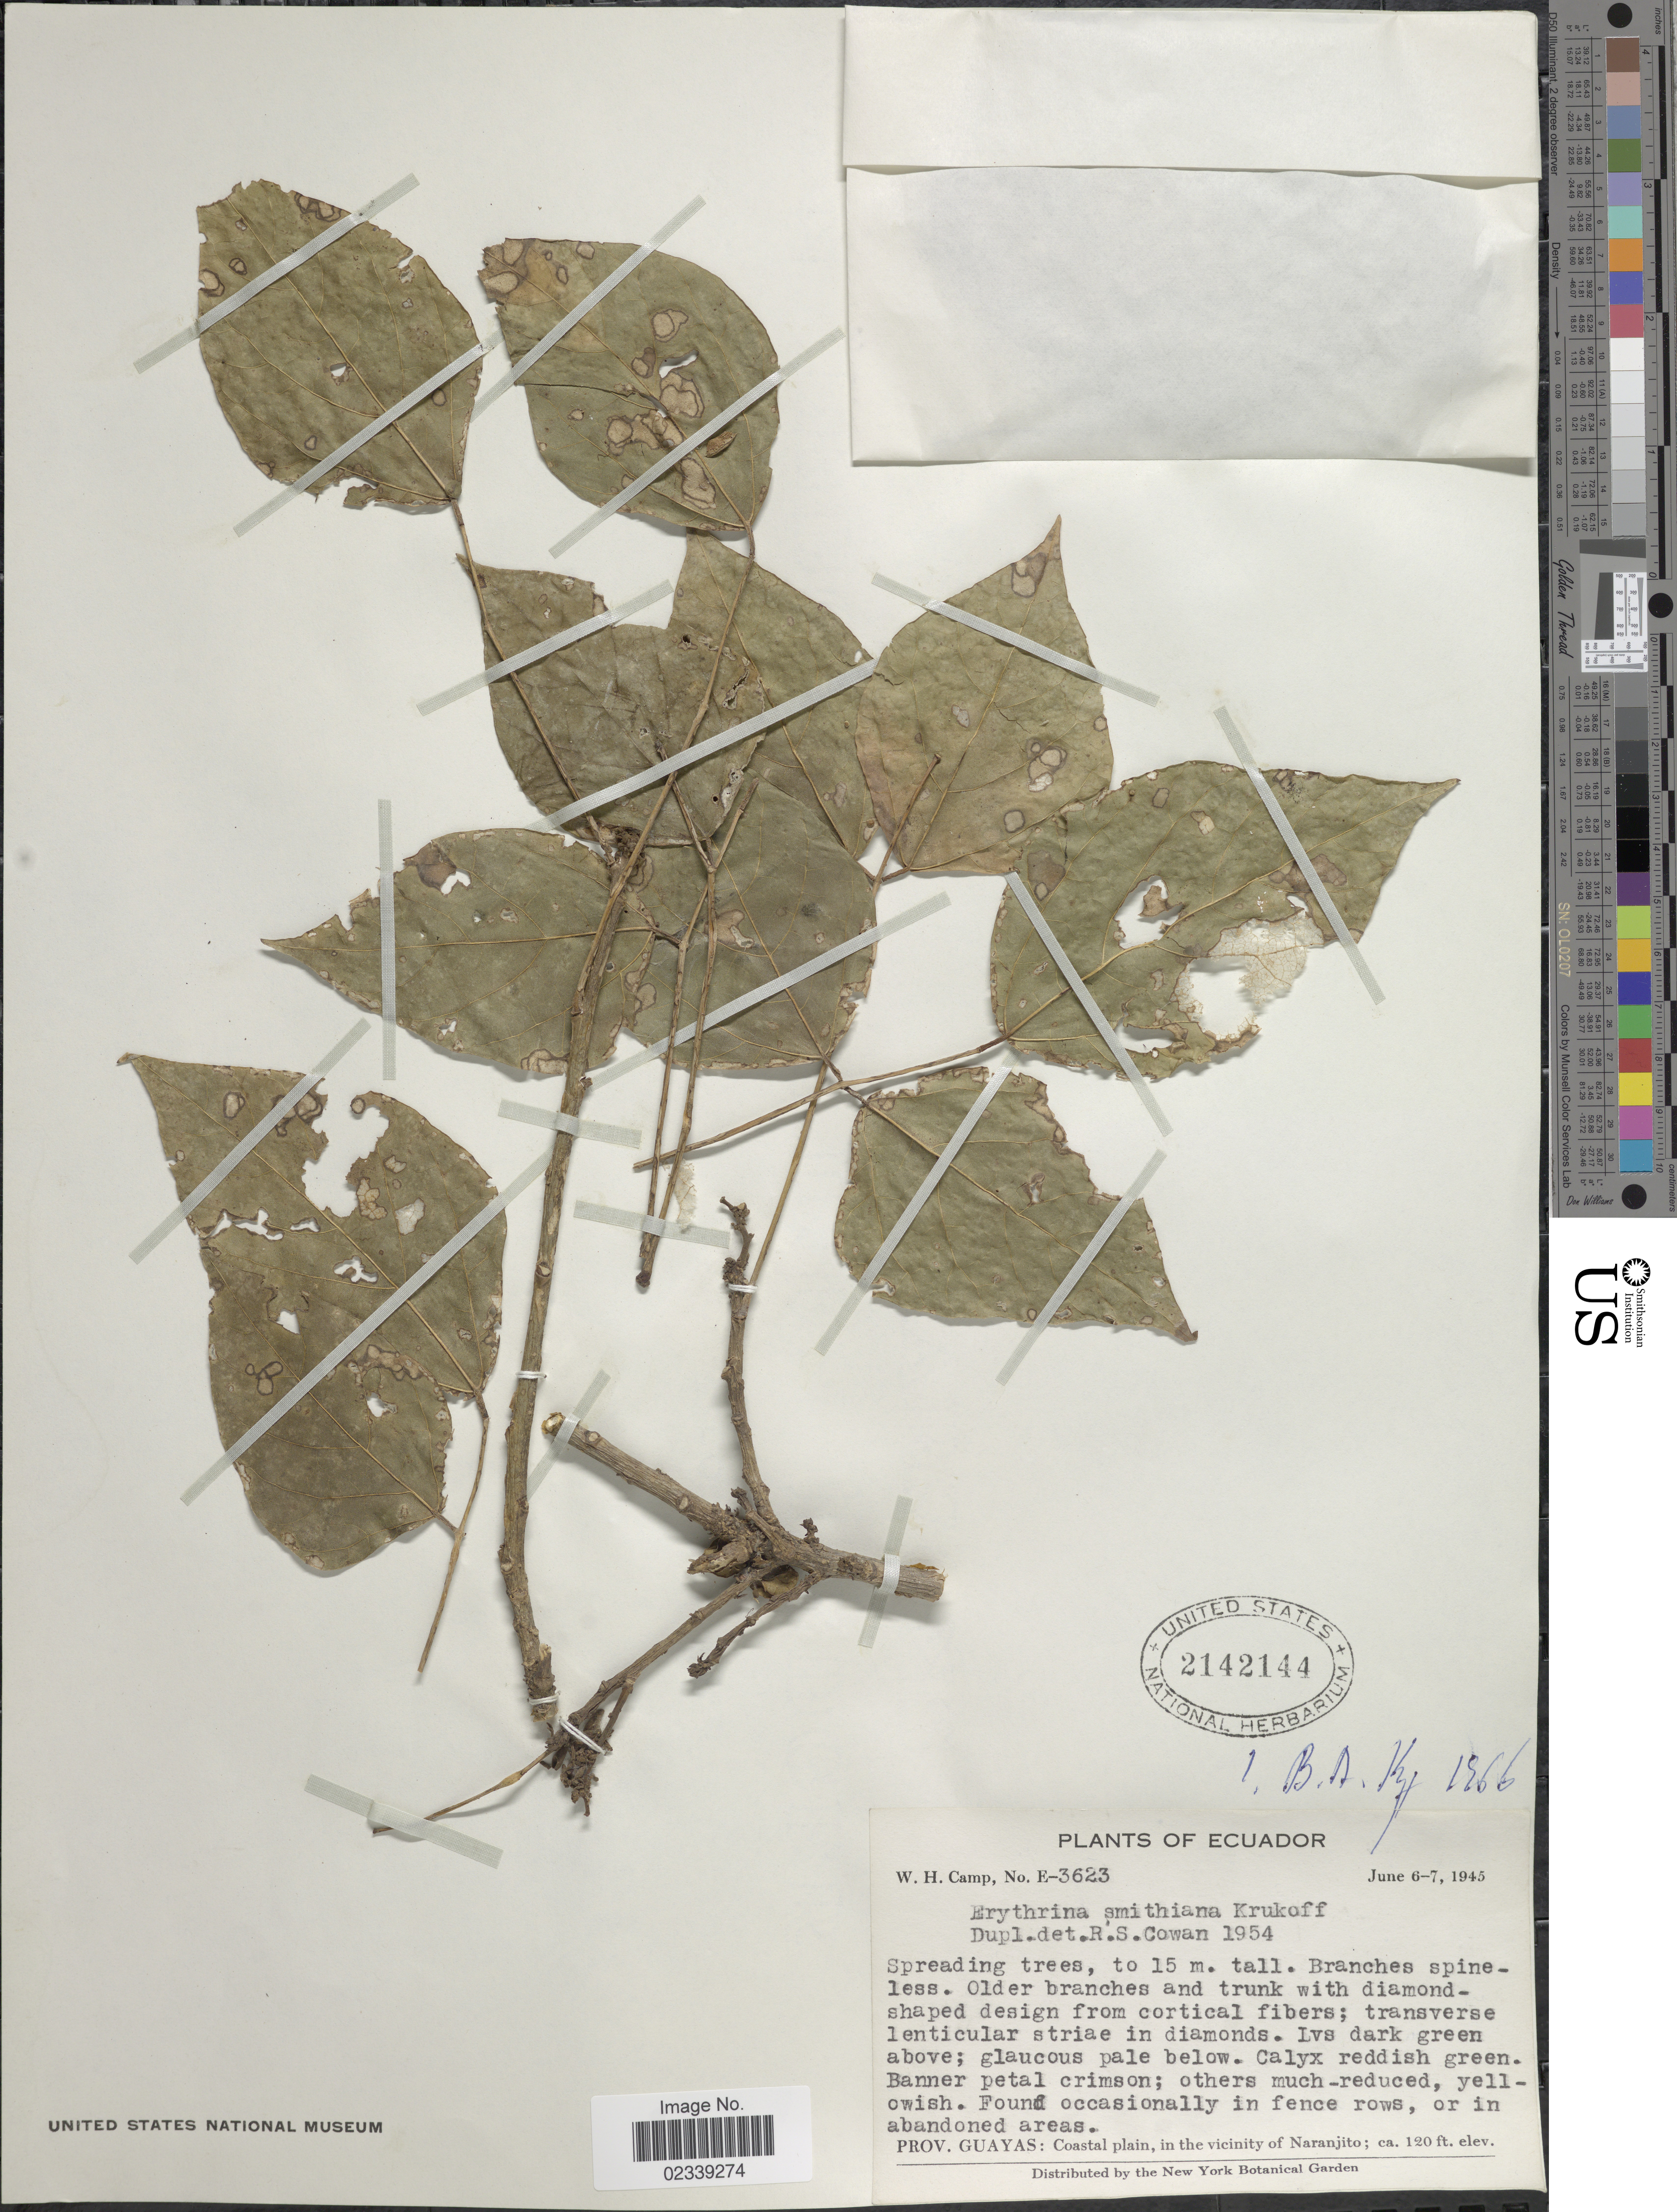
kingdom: Plantae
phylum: Tracheophyta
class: Magnoliopsida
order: Fabales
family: Fabaceae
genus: Erythrina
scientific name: Erythrina smithiana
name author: Krukoff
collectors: W. H. Camp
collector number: E-3623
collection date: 1945-06-06/1945-06-07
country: Ecuador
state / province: Guayas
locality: Occasionally in fence rows, or in abandoned areas, Coastal plain, in the vicinity of Naranjito.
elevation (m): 37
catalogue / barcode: US 2142144